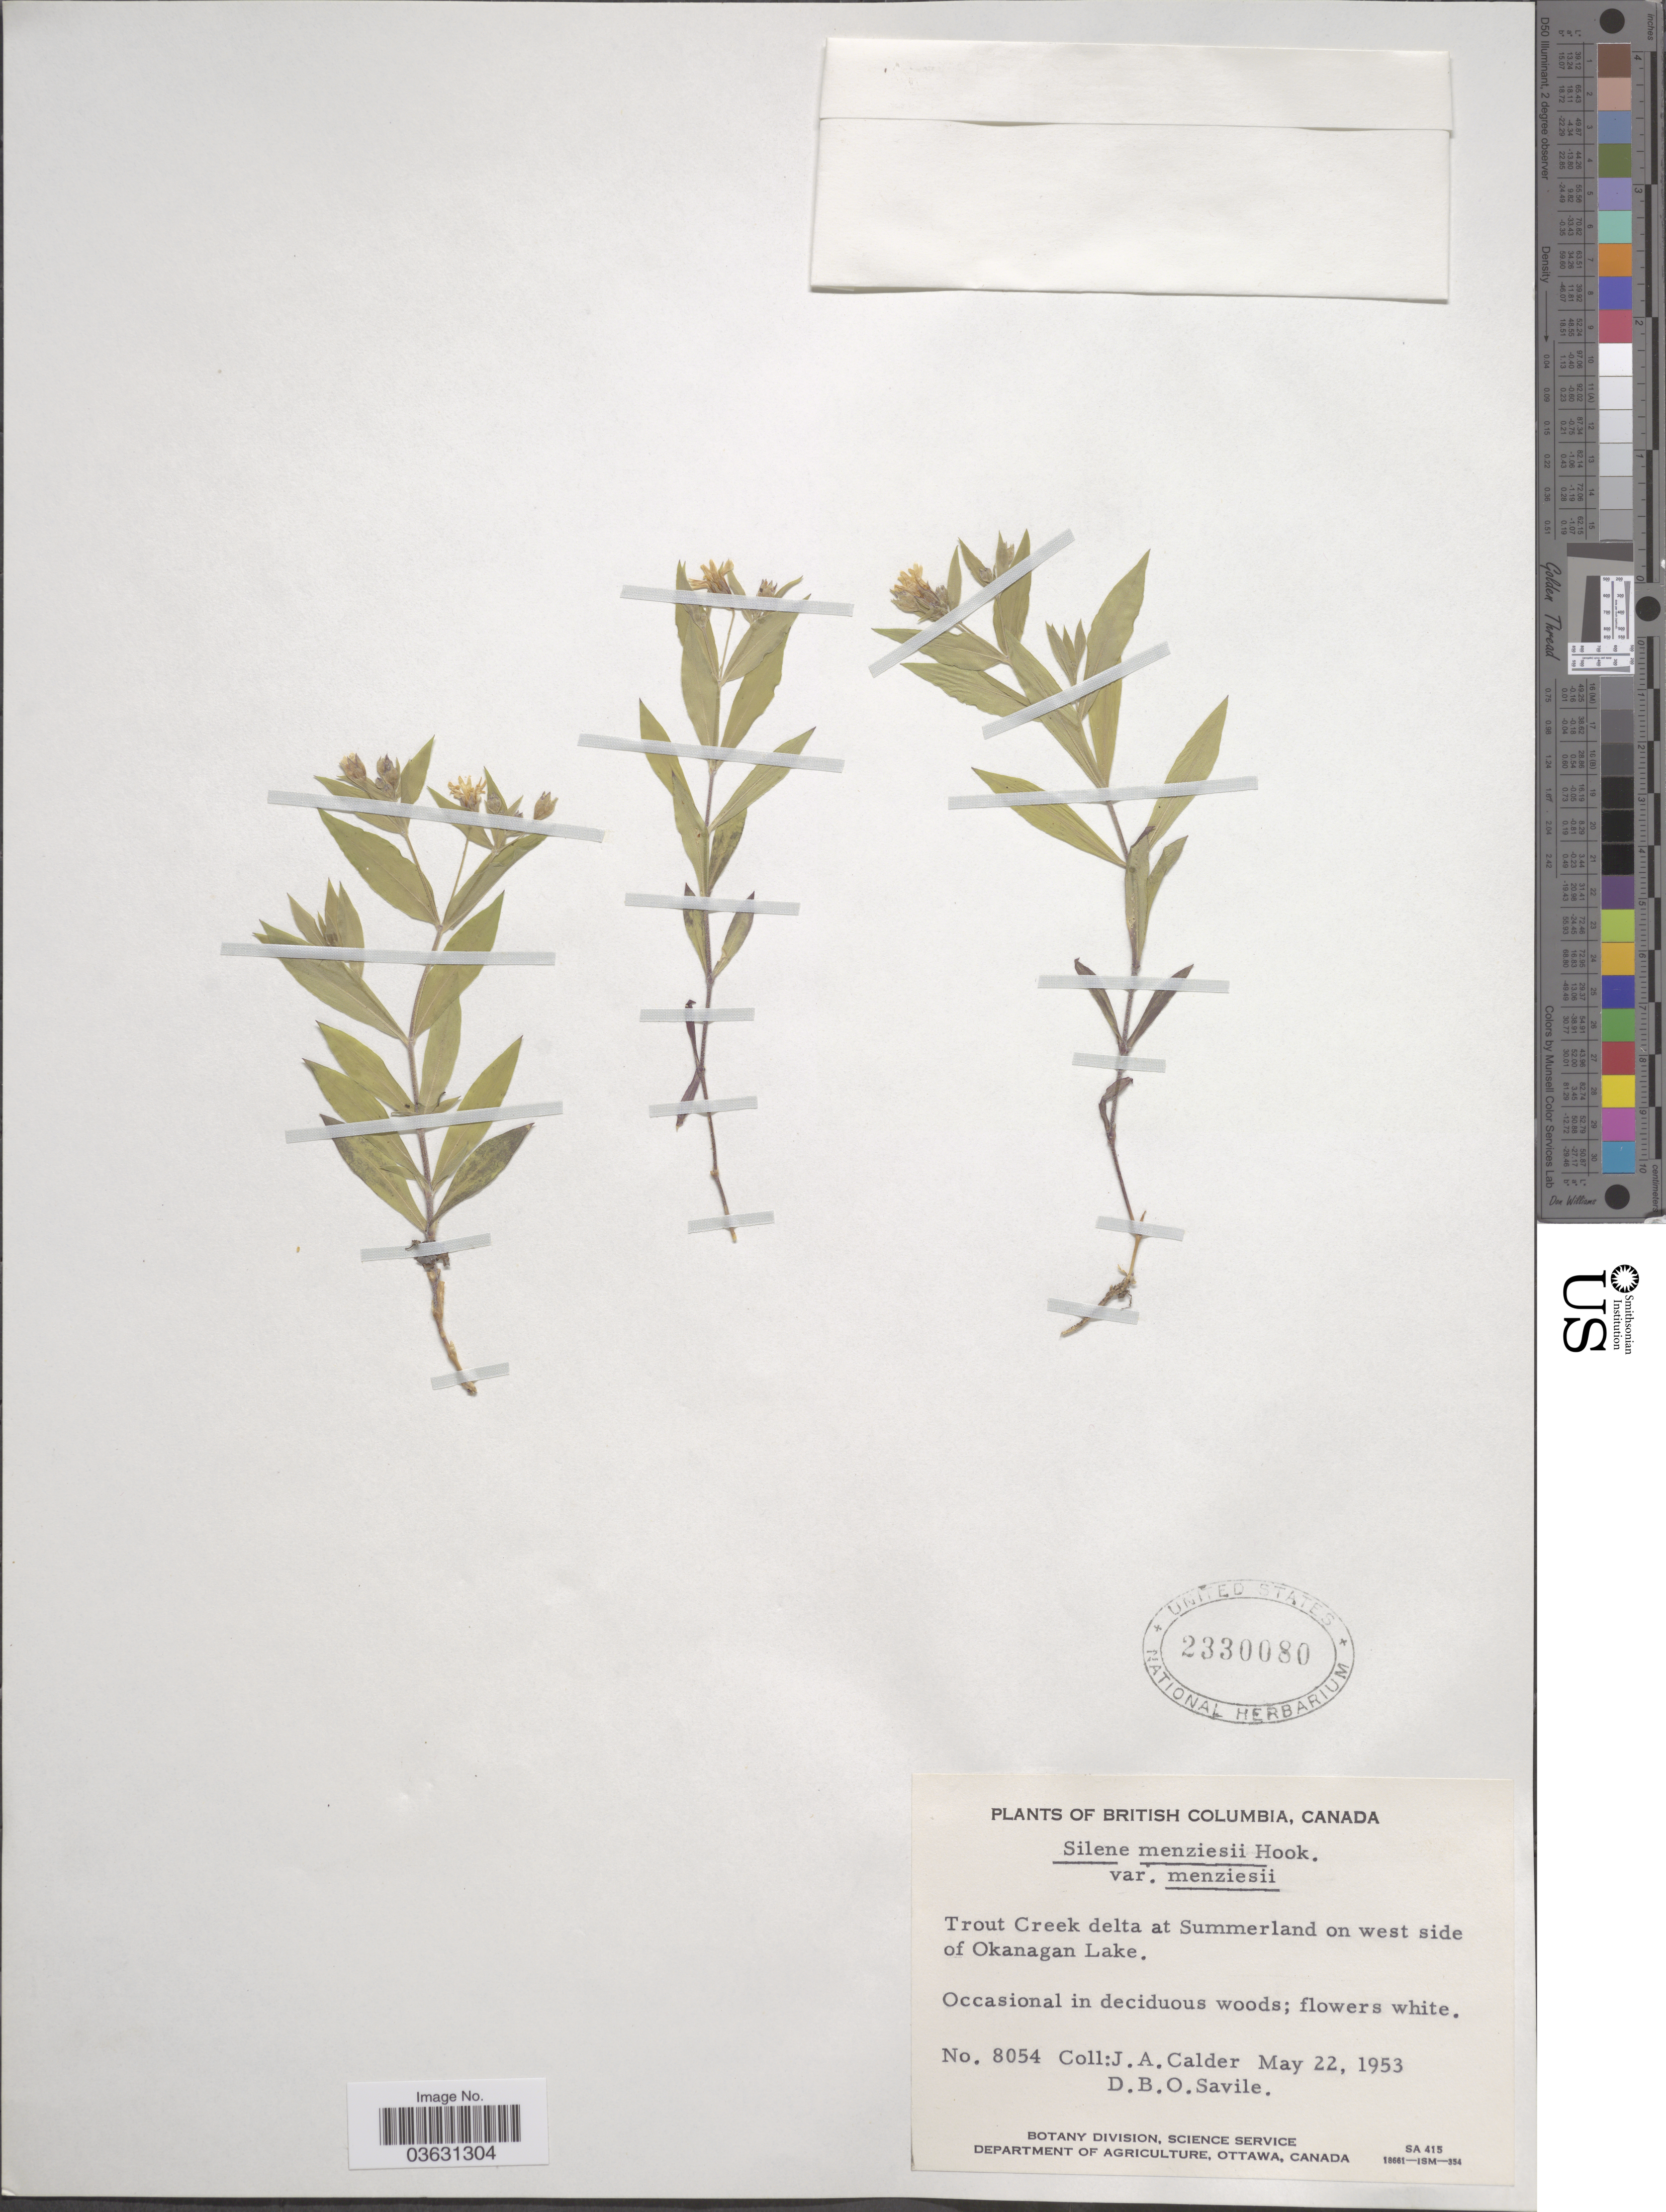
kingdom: Plantae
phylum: Tracheophyta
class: Magnoliopsida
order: Caryophyllales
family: Caryophyllaceae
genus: Silene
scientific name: Silene menziesii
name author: Hook.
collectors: J. A. Calder & D. Savile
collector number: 8054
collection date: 1953-05-22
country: Canada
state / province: British Columbia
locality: Trout Creek delta at Summerland on west side of Okanagan Lake.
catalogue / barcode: US 2330080